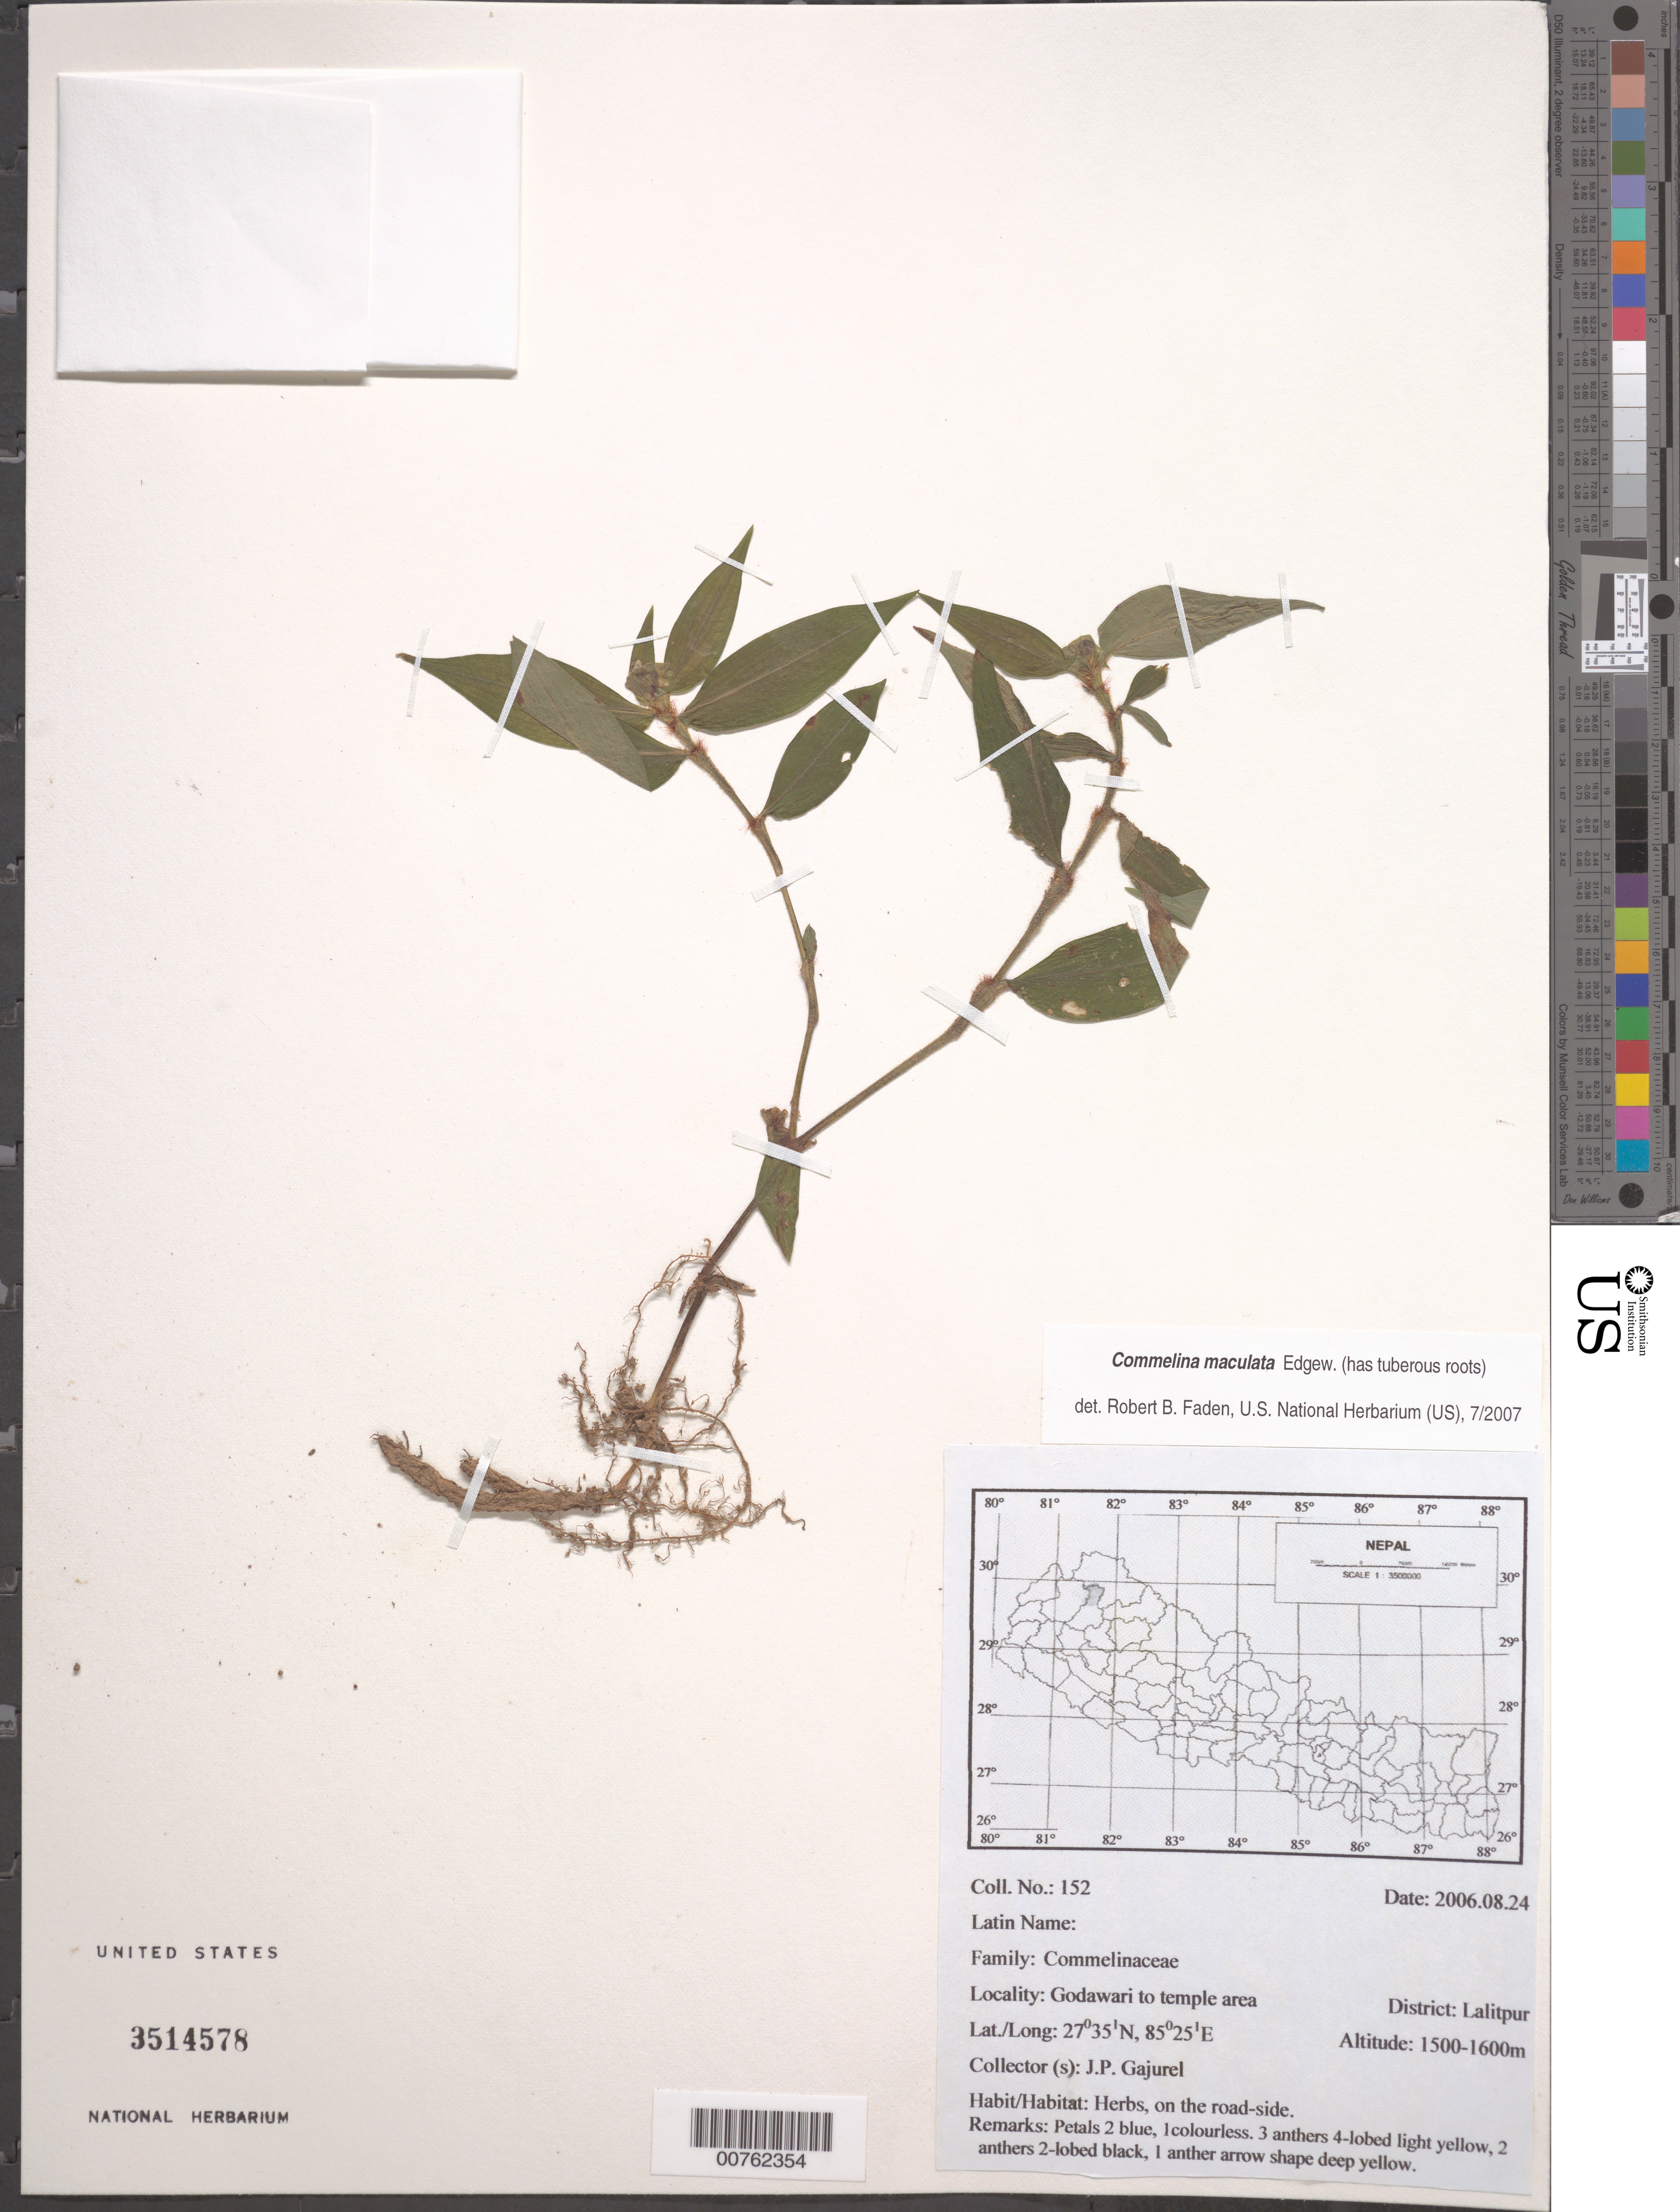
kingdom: Plantae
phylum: Tracheophyta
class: Liliopsida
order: Commelinales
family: Commelinaceae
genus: Commelina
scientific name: Commelina maculata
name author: Edgew.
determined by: Faden, Robert B., (US), Smithsonian Institution - National Museum of Natural History (UNITED STATES)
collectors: J. Gajurel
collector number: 152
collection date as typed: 24 Aug 2006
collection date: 2006-08-24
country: Nepal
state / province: Bagmati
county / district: Lalitpur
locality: Gofawari to temple area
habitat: Herbs, on the road-side.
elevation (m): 1500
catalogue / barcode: US 3514578